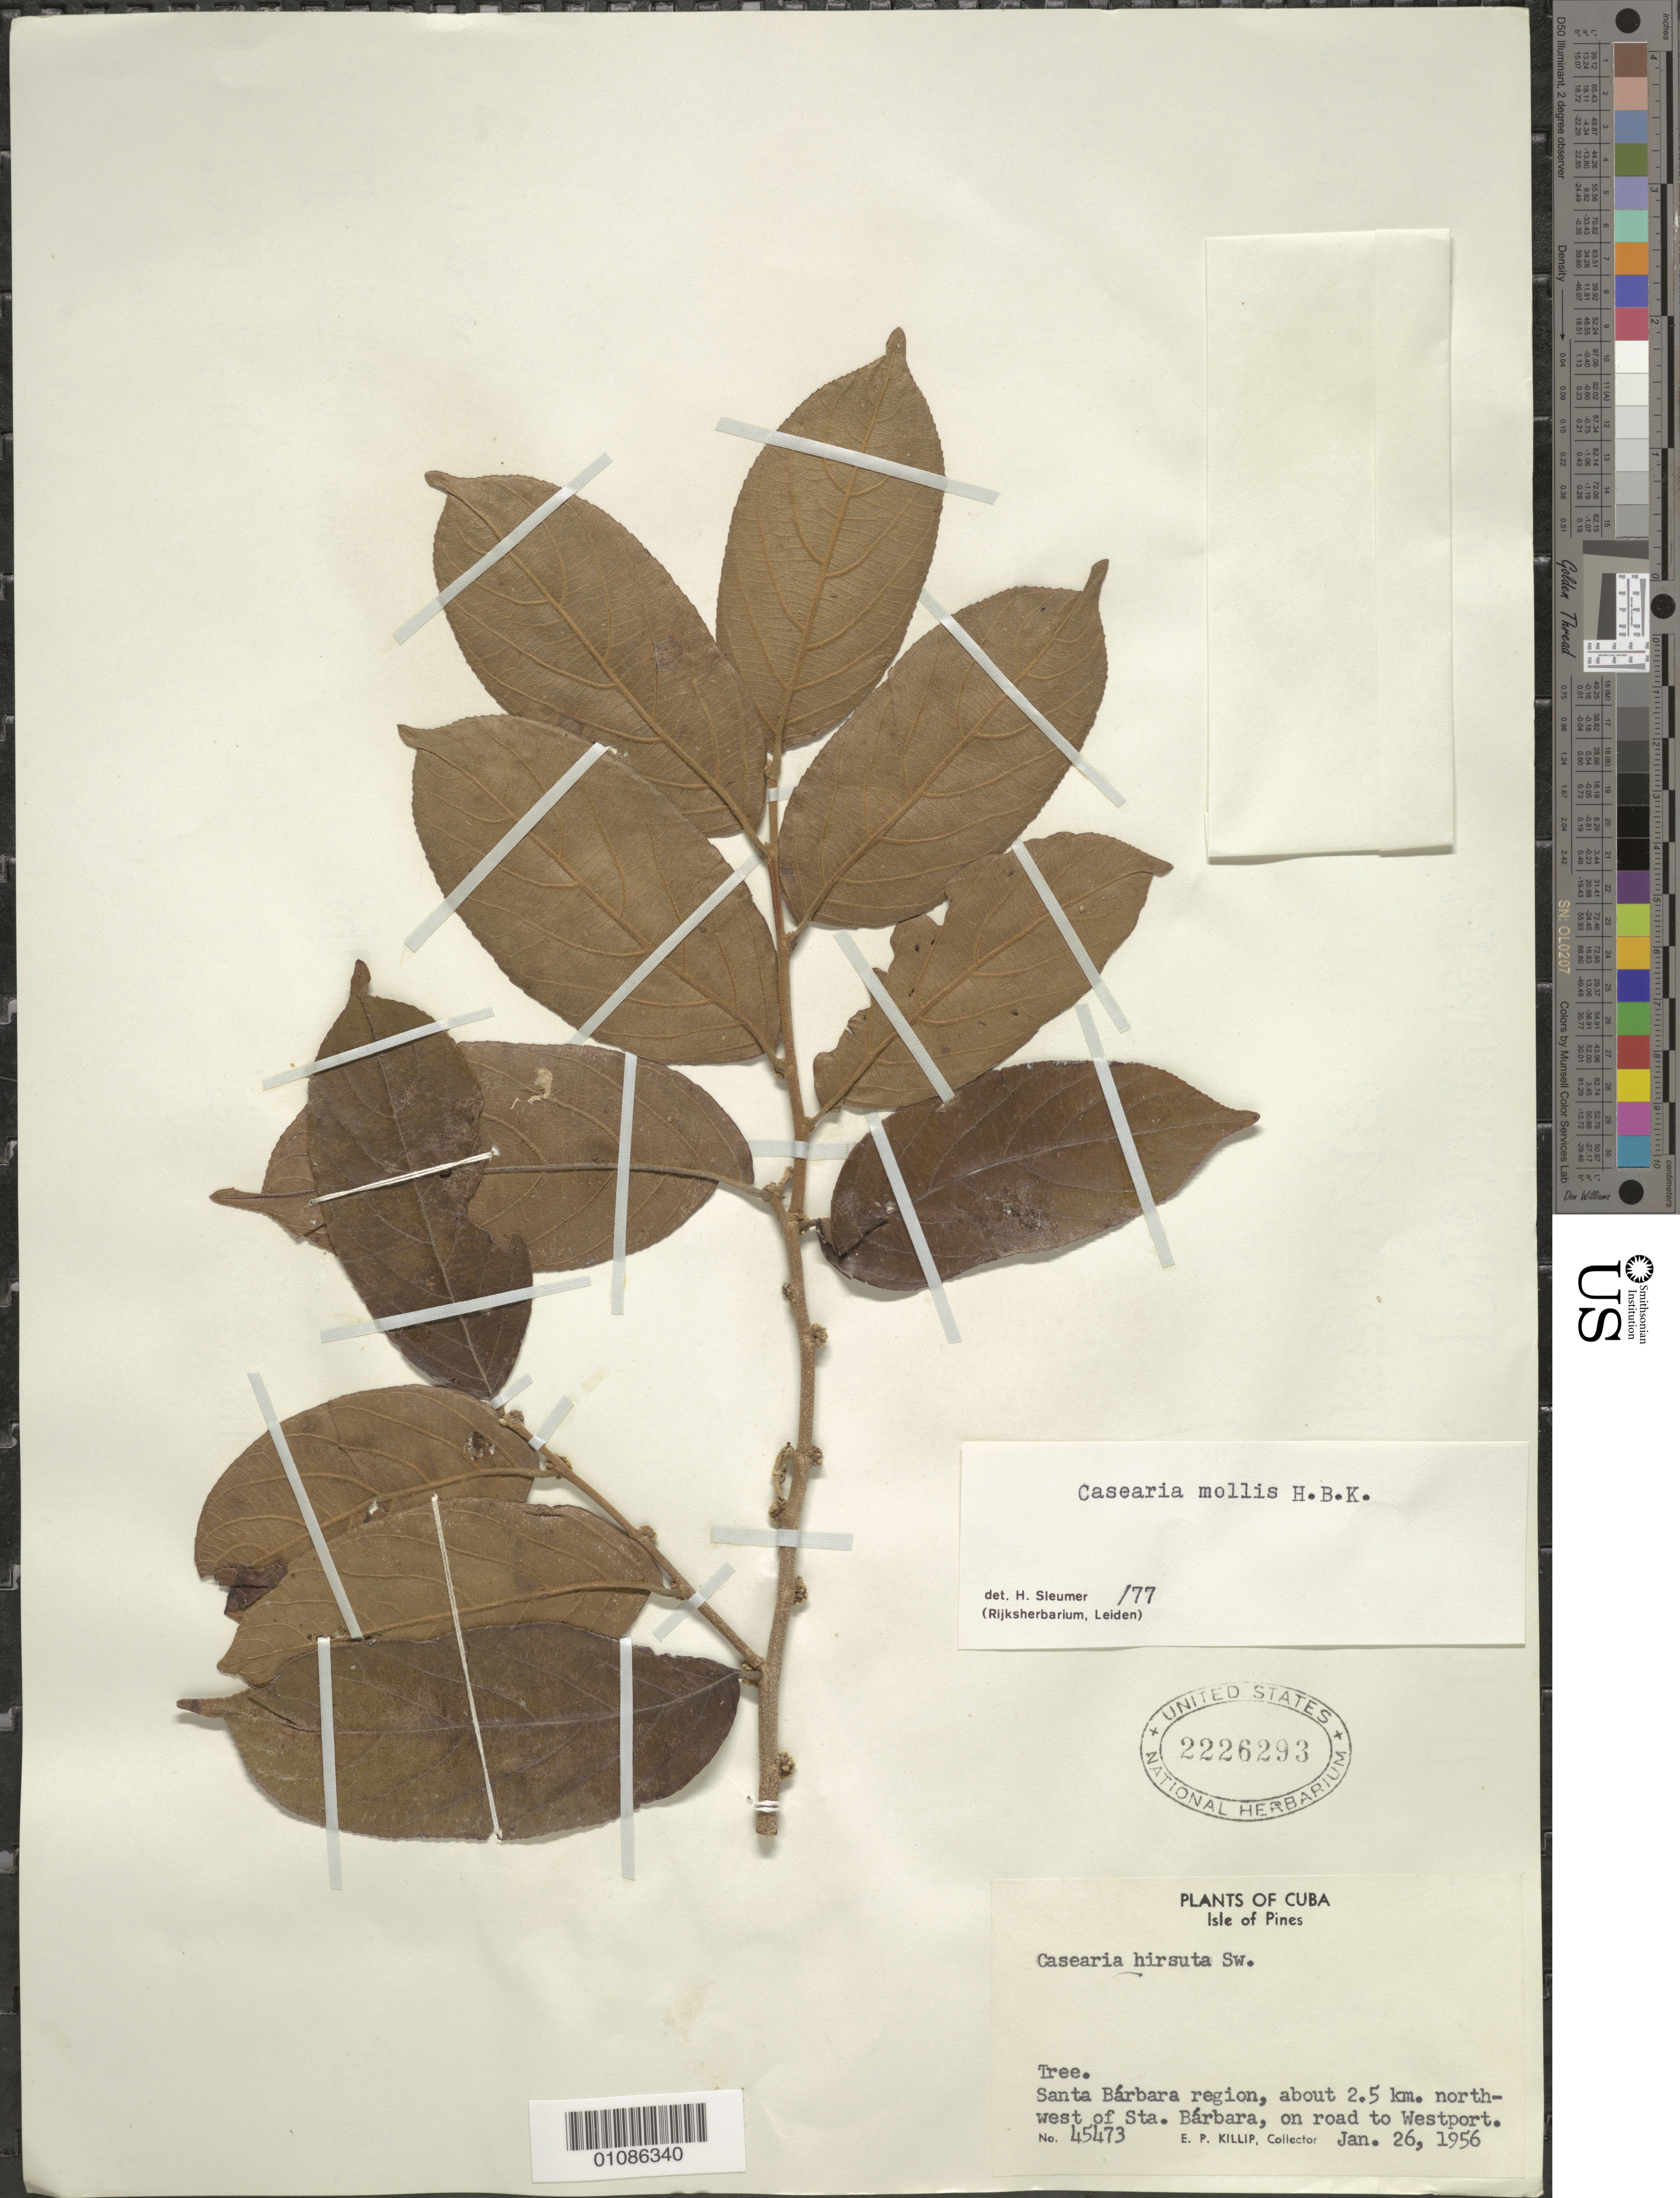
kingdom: Plantae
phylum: Tracheophyta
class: Magnoliopsida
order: Malpighiales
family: Salicaceae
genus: Casearia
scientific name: Casearia mollis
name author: Kunth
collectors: E. P. Killip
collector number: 45473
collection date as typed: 26 Jun 1956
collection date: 1956-06-26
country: Cuba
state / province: Isla de La Juventud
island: Isla de la Juventud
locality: Isle of Pines, Santa Barbara region, about 2 5km N W of Sta Barbara, on road to Westport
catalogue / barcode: US 2226293